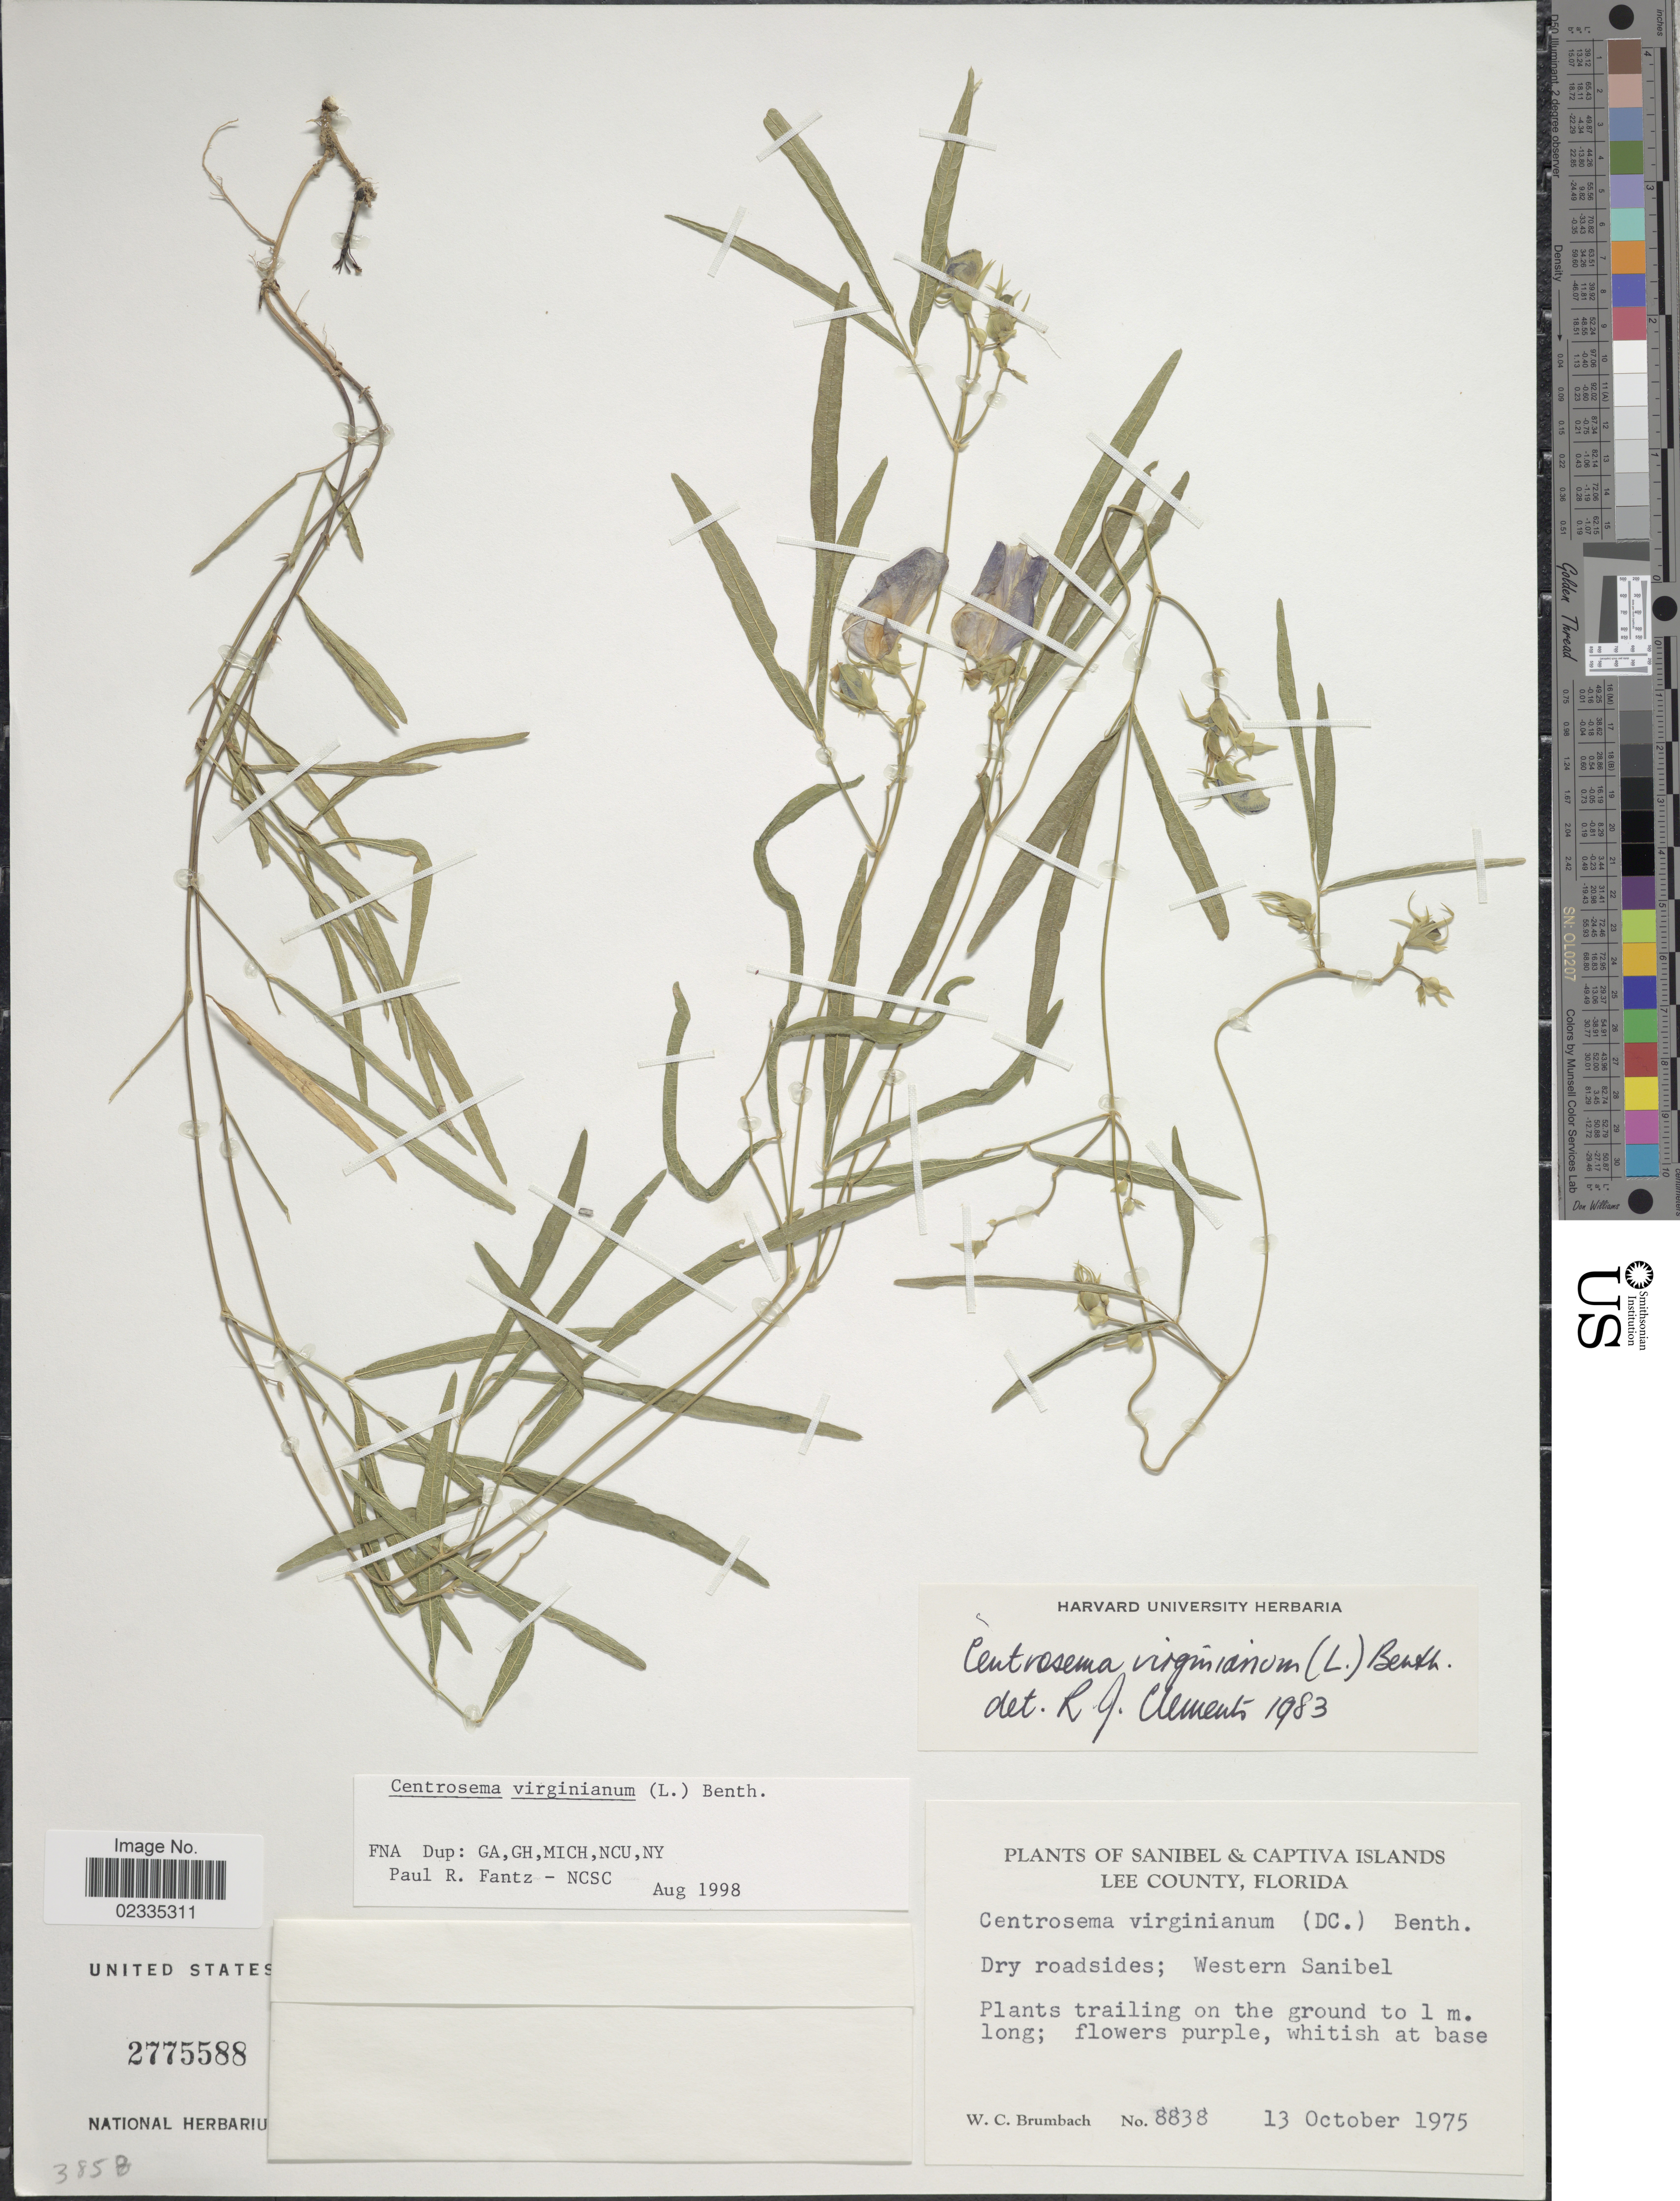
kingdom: Plantae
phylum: Tracheophyta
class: Magnoliopsida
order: Fabales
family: Fabaceae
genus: Centrosema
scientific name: Centrosema virginianum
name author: (L.) Benth.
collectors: W. C. Brumbach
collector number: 8838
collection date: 1975-10-13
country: United States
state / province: Florida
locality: Sanibel & Captiva Islands. Lee County. Western Sanibel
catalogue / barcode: US 2775588